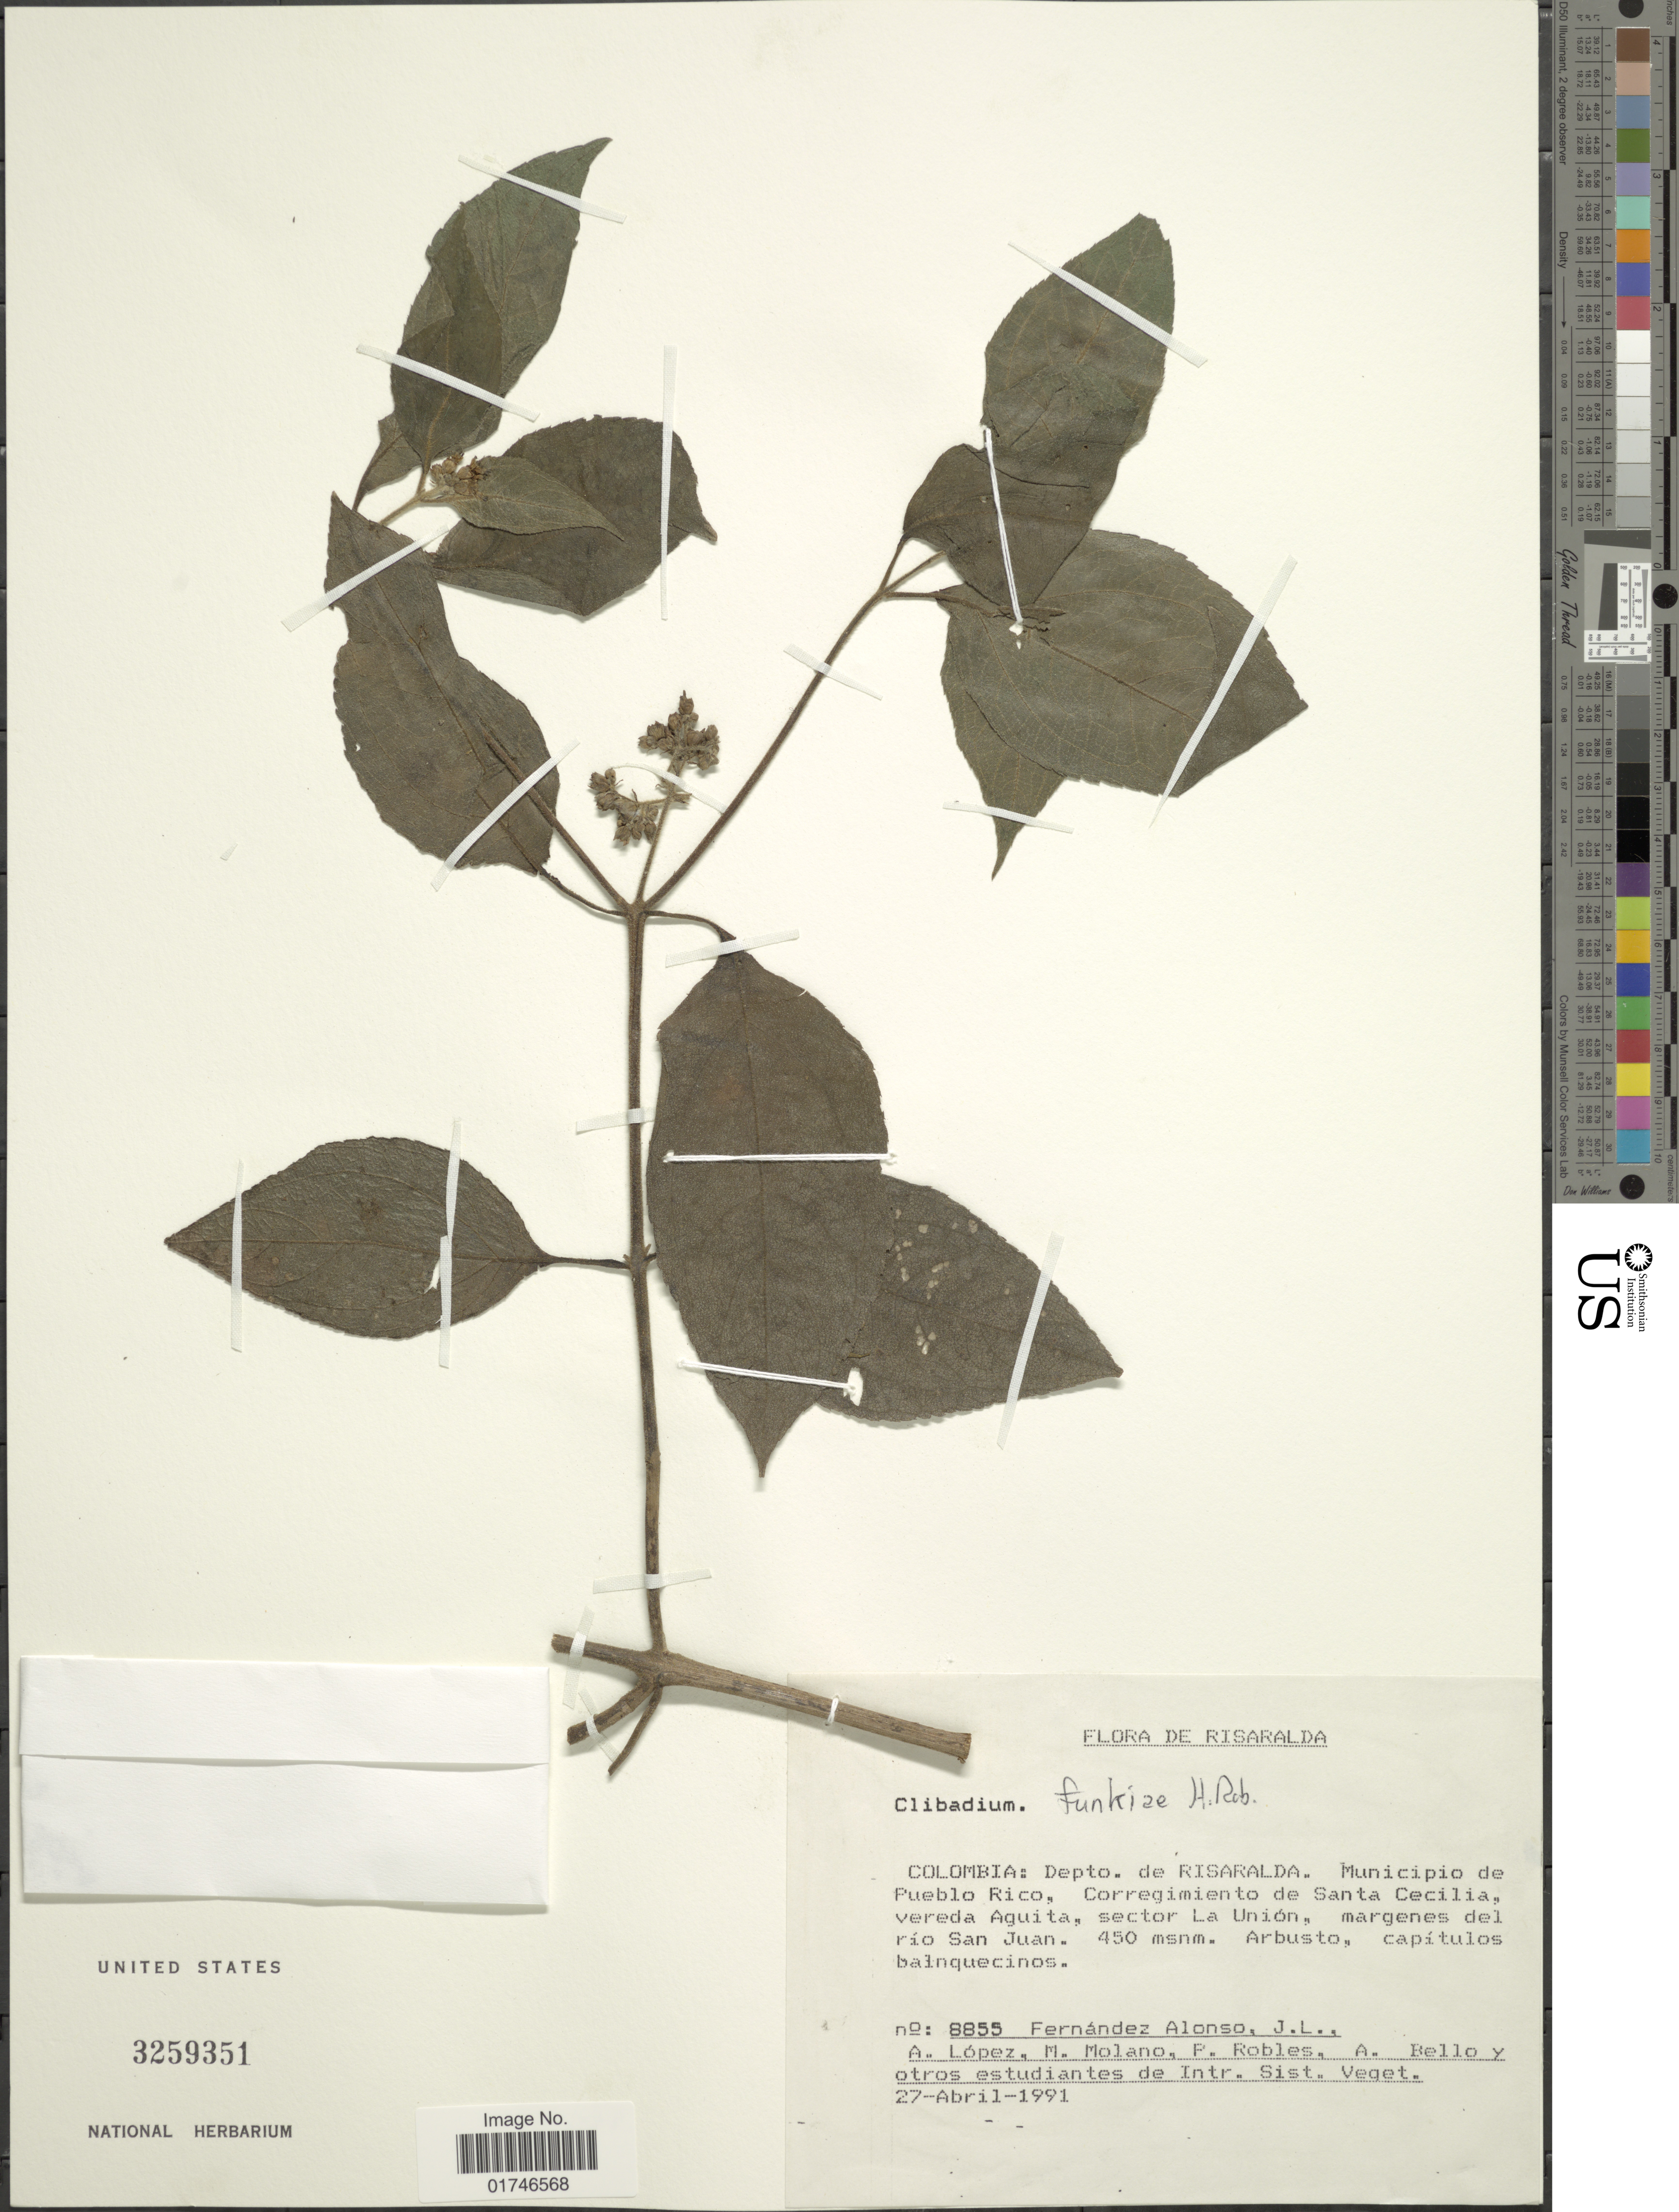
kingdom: Plantae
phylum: Tracheophyta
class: Magnoliopsida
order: Asterales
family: Asteraceae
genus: Clibadium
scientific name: Clibadium funkiae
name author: H. Rob.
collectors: J. L. Fernández-Alonso, A. López, M. Molano, P. Robles & et al.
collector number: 8855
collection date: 1991-04-27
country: Colombia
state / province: Risaralda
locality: Colombia: Depto, de Risaralda. Municipio de Pueblo Rico. Corregimiento de Santa Cecilia, vereda Aguita, sector La Union.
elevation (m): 450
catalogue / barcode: US 3259351